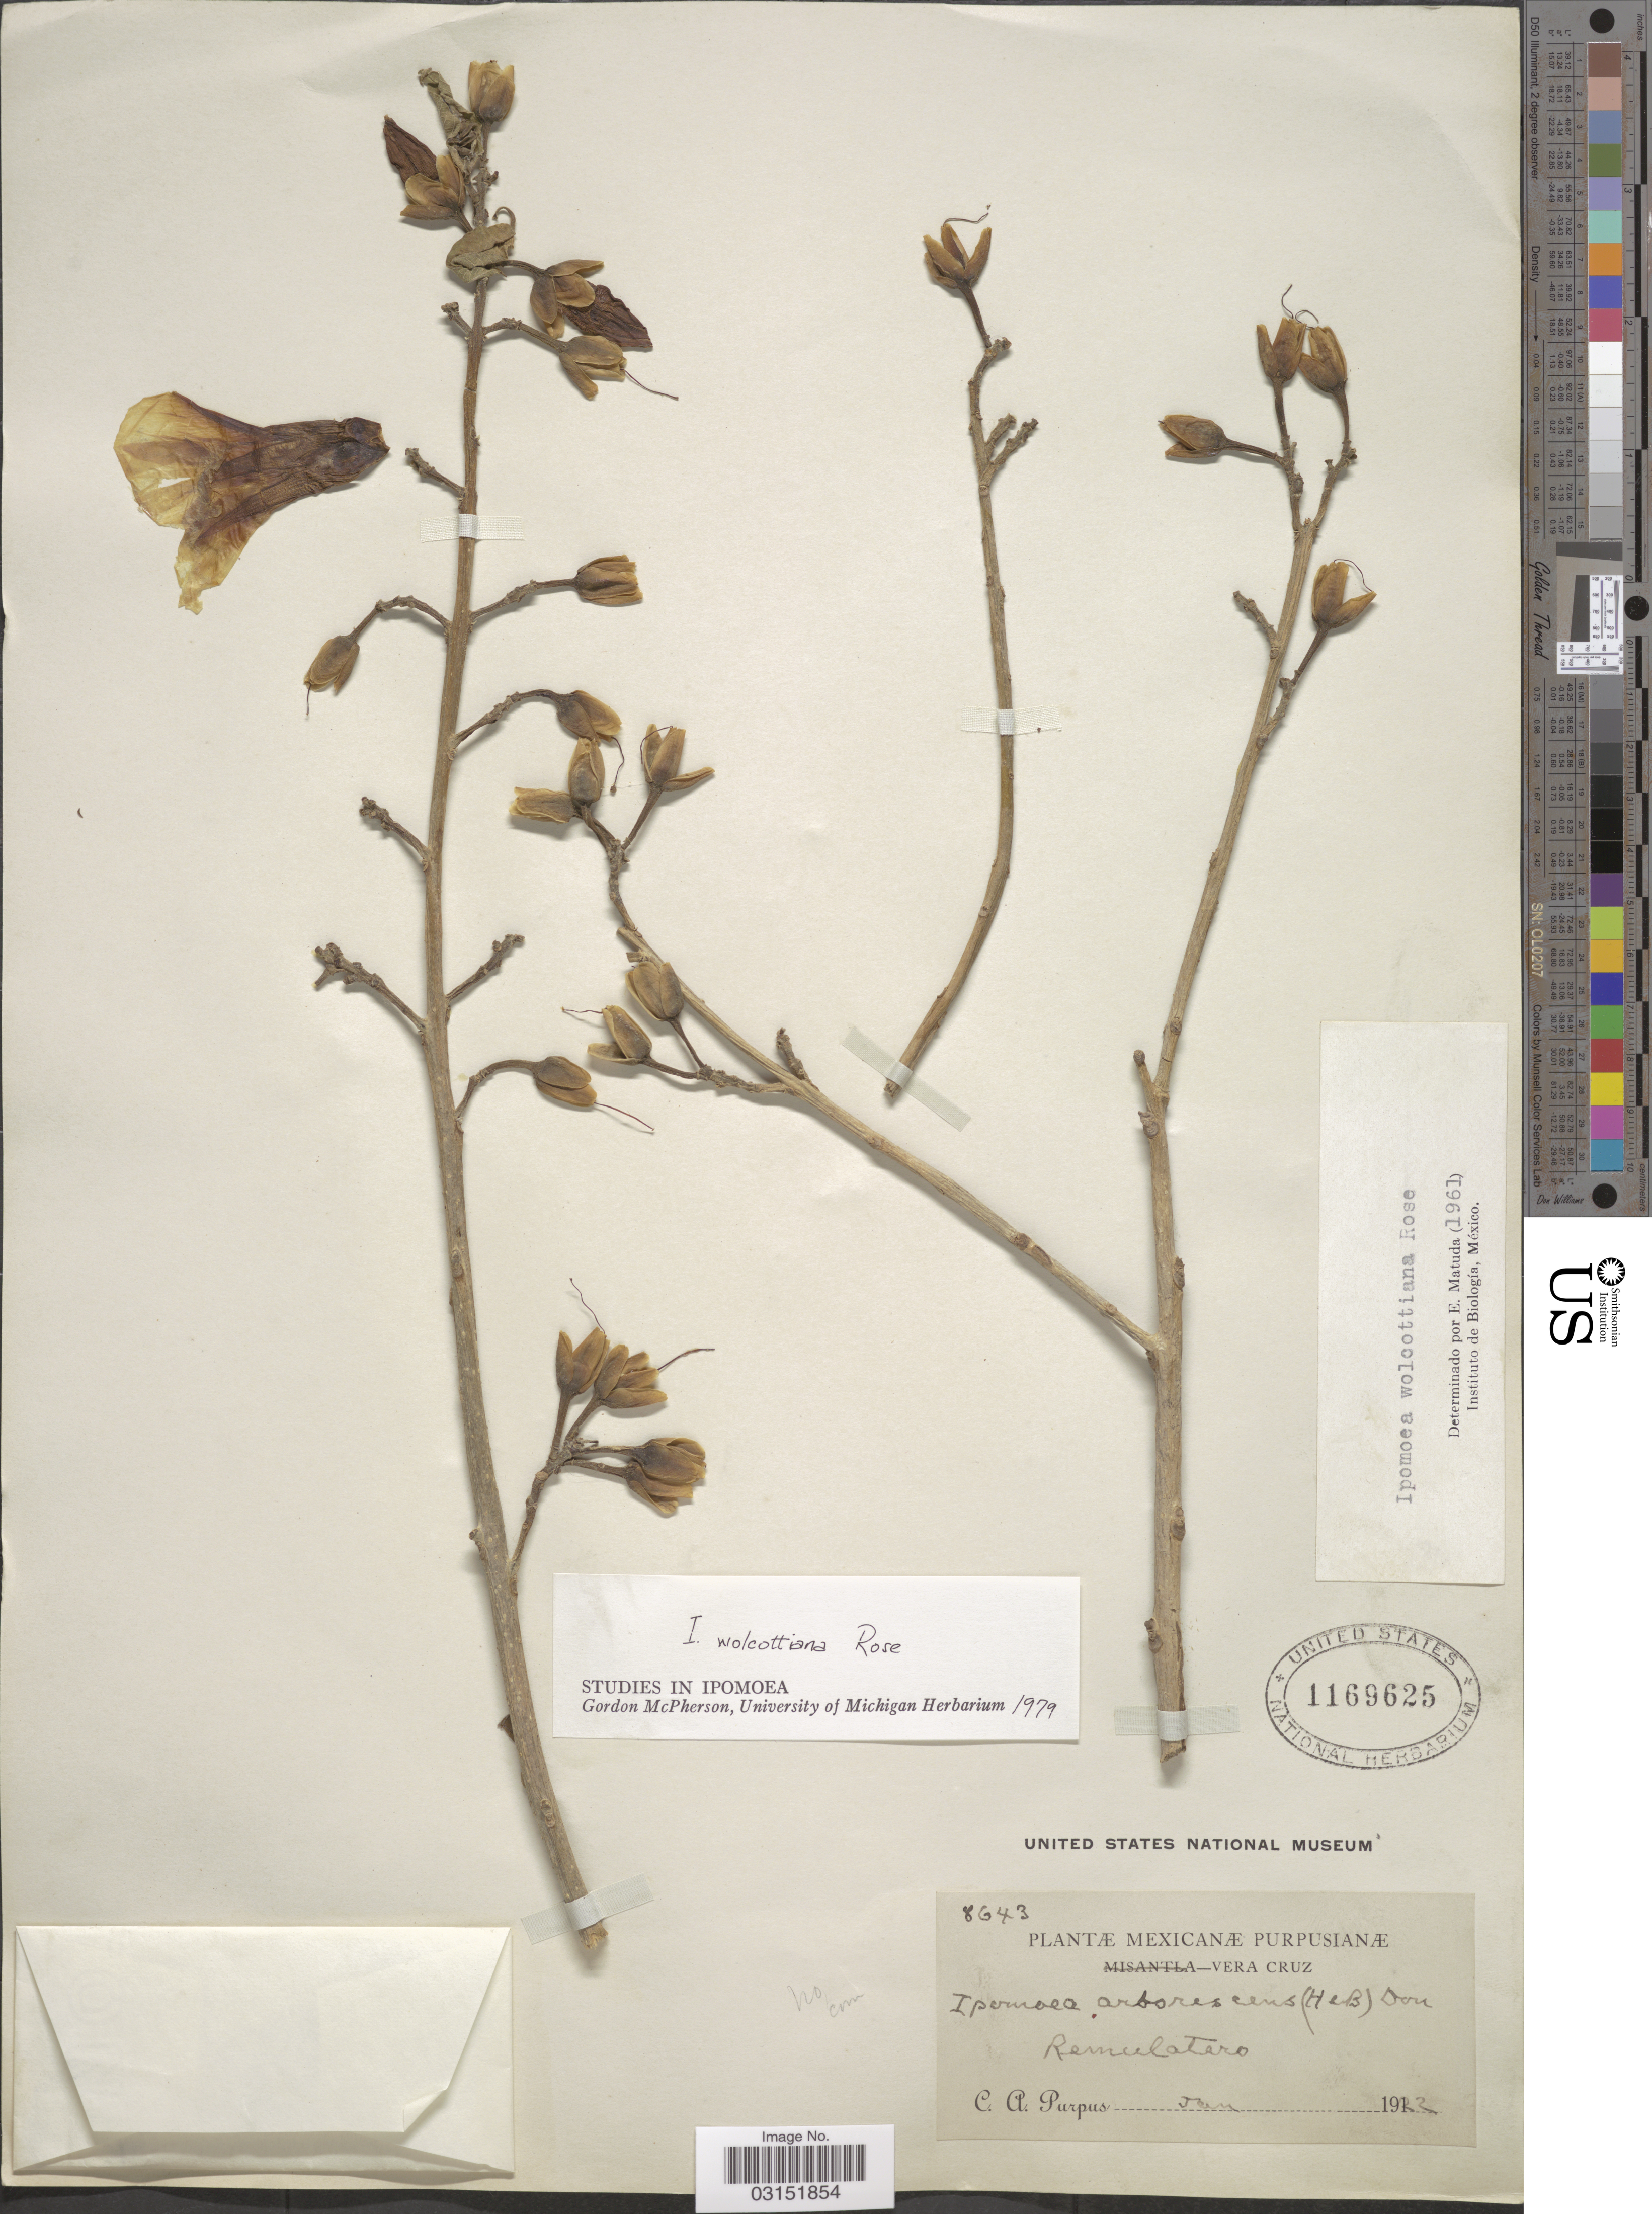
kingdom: Plantae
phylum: Tracheophyta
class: Magnoliopsida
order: Solanales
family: Convolvulaceae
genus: Ipomoea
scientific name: Ipomoea wolcottiana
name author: Rose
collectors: C. A. Purpus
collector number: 8643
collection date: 1922-01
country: Mexico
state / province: Veracruz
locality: Vera Cruz. Remulatero.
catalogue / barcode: US 1169625